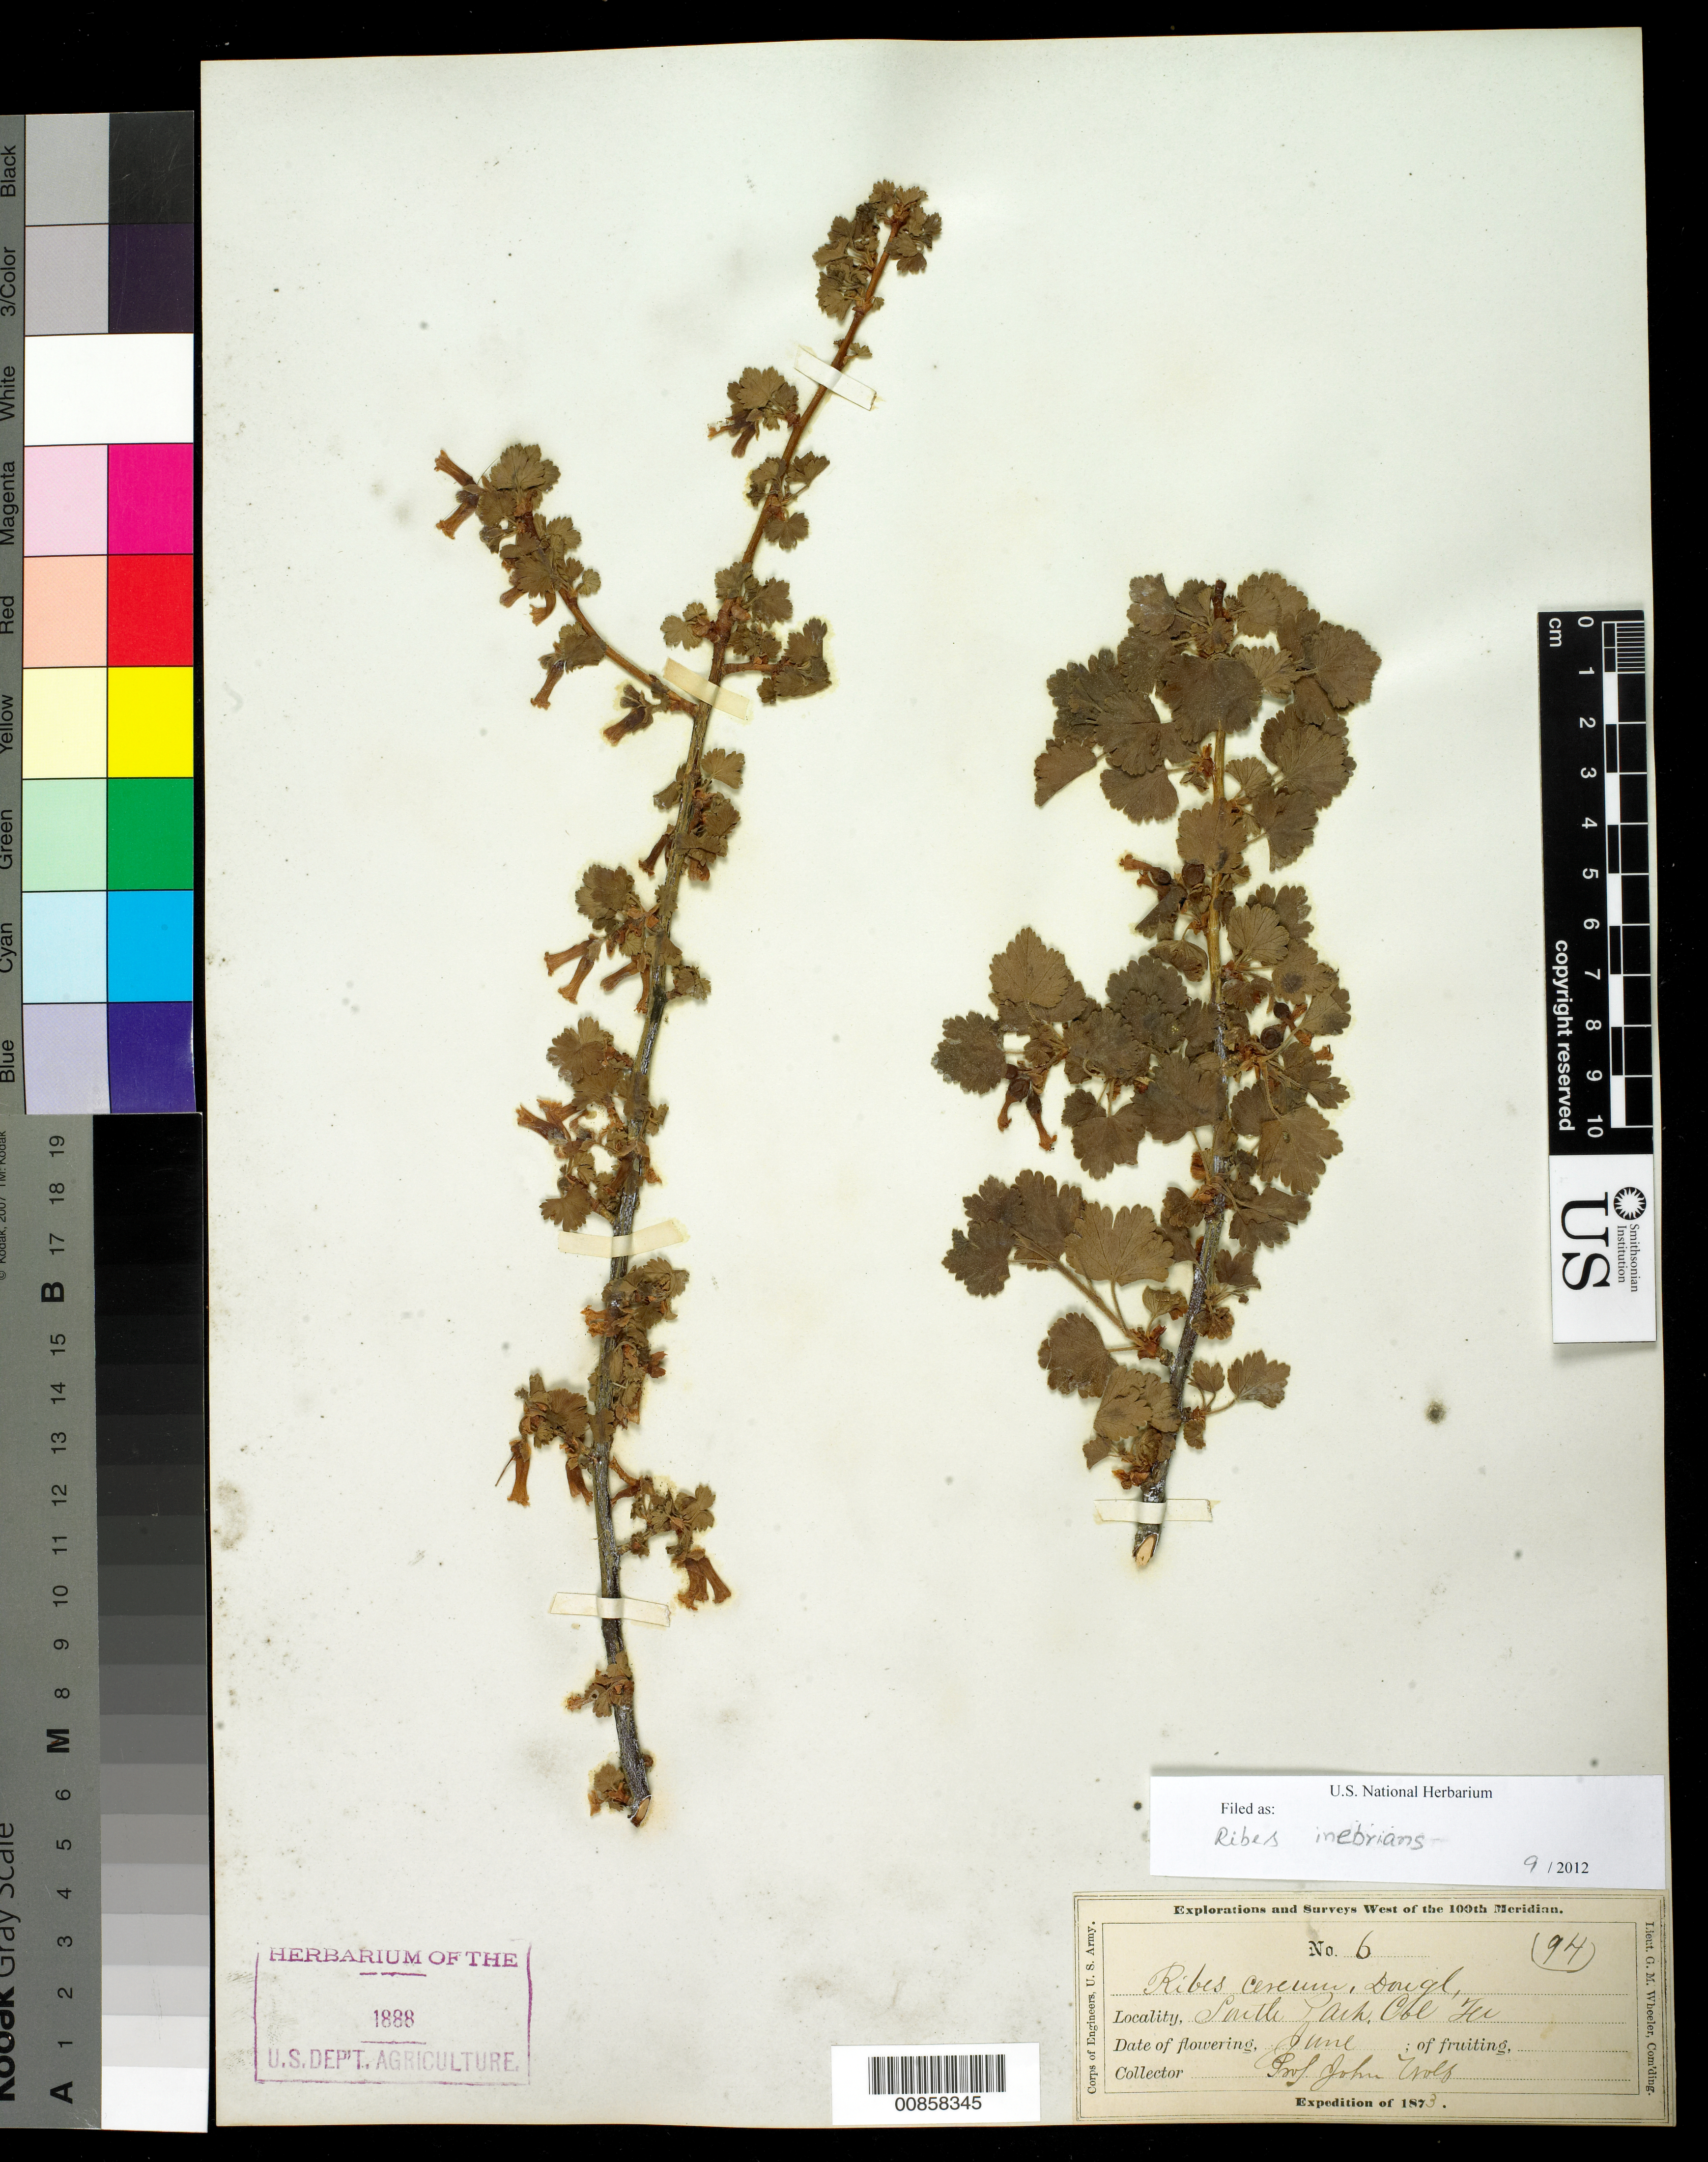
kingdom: Plantae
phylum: Tracheophyta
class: Magnoliopsida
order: Saxifragales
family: Grossulariaceae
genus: Ribes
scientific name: Ribes inebrians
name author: Lindl.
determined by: Reuter, --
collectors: J. Wolf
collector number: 6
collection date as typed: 1873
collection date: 1873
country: United States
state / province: Colorado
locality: South Park, Col Ter